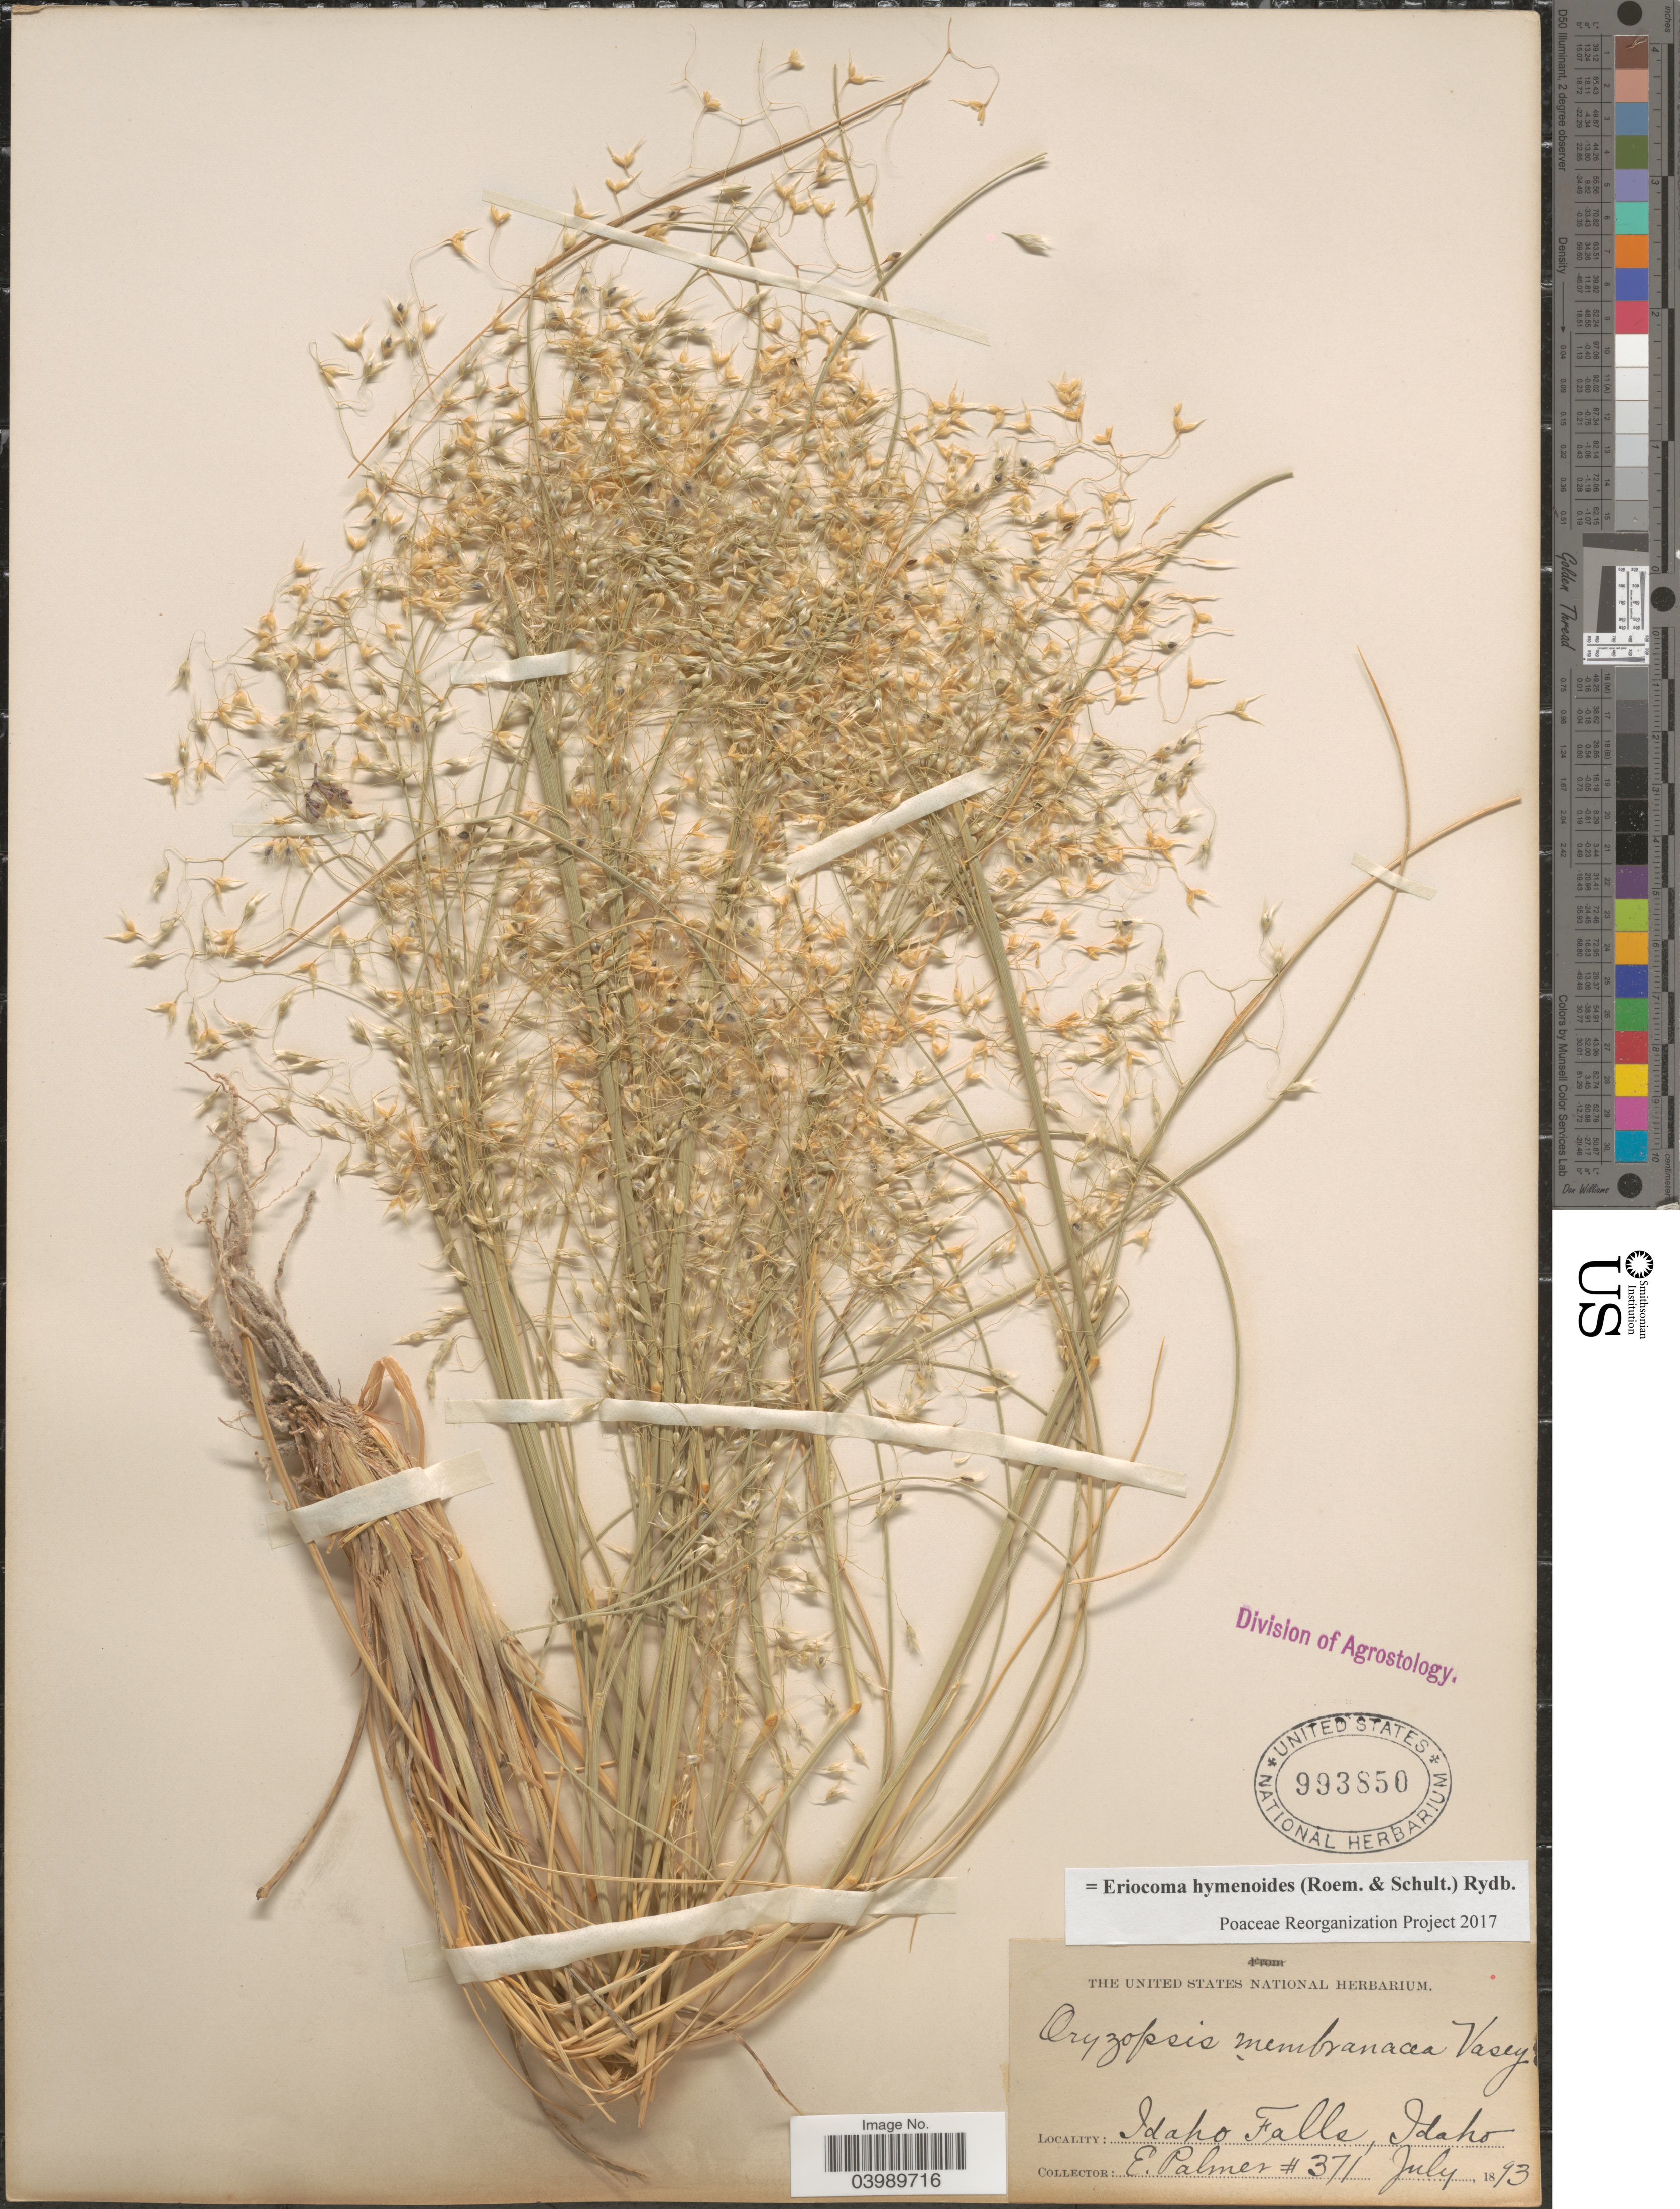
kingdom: Plantae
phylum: Tracheophyta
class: Liliopsida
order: Poales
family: Poaceae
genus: Eriocoma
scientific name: Eriocoma hymenoides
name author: (Roem. & Schult.) Rydb.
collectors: E. Palmer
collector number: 371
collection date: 1893-07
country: United States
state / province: Idaho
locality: Idaho Falls.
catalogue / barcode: US 993850